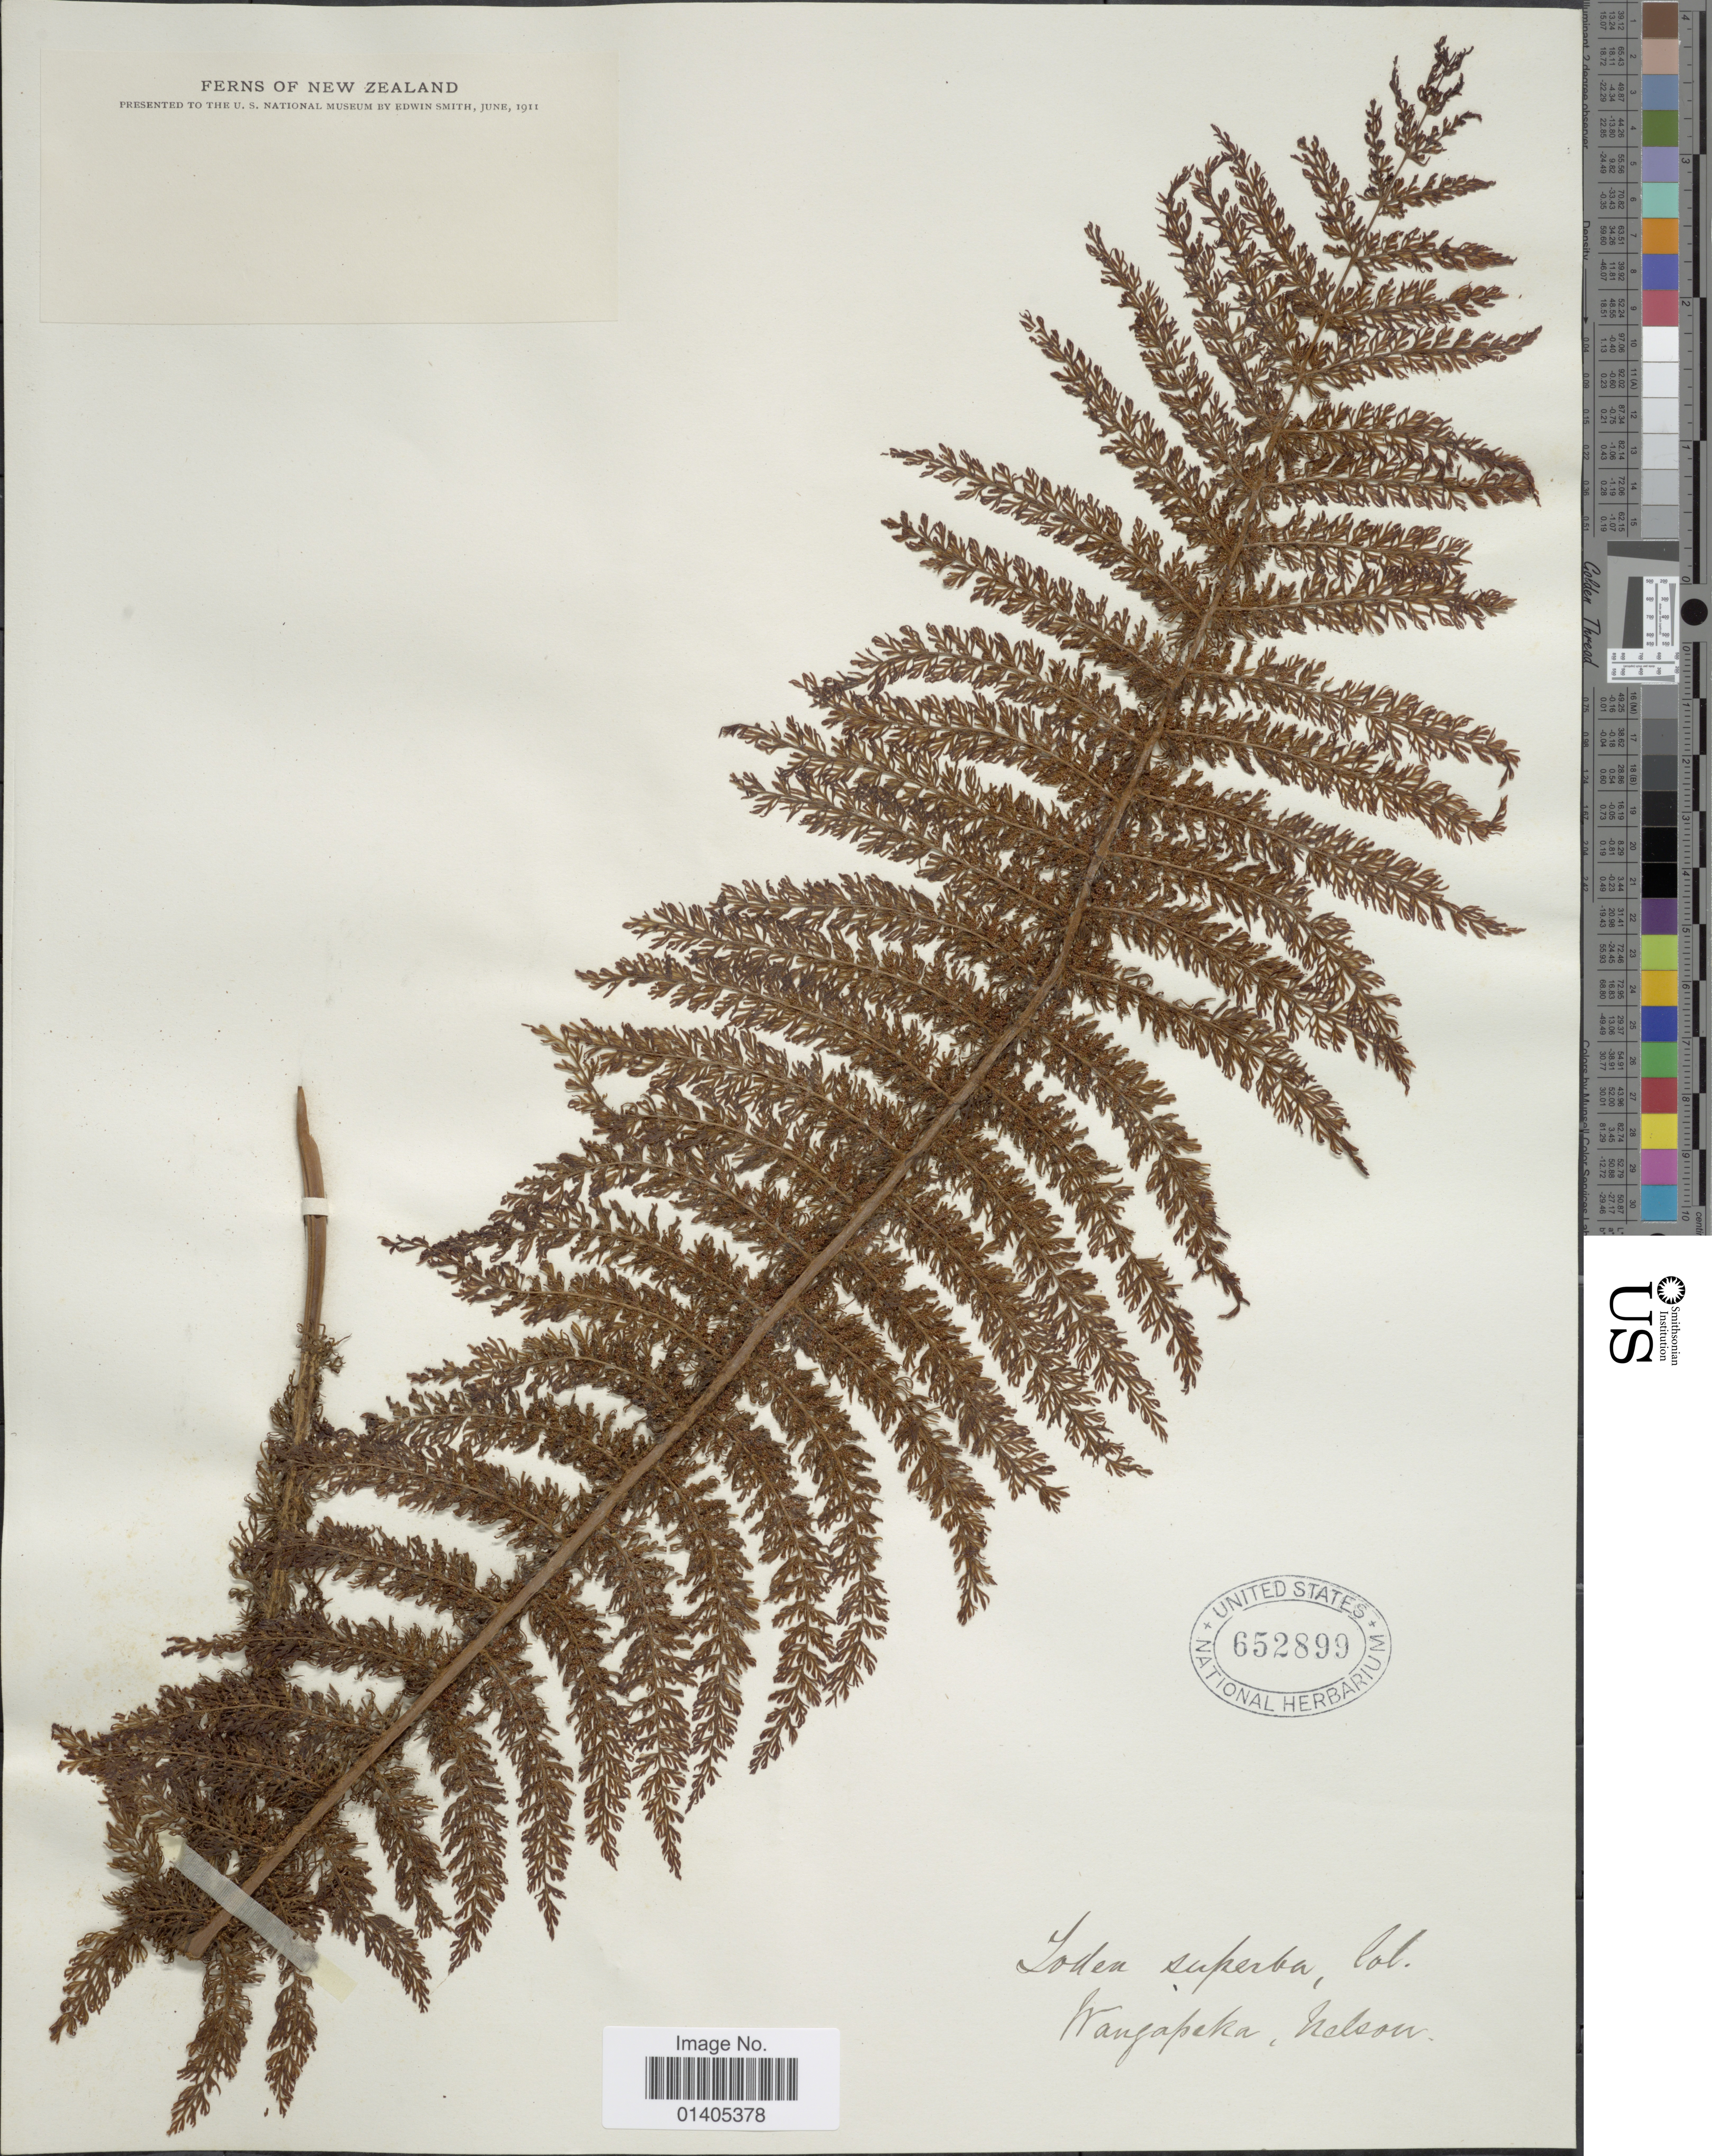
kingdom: Plantae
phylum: Tracheophyta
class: Polypodiopsida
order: Osmundales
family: Osmundaceae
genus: Leptopteris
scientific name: Leptopteris superba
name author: (Colenso) C. Presl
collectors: Nelson, --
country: New Zealand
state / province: Nelson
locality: Wangapeka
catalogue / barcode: US 652899